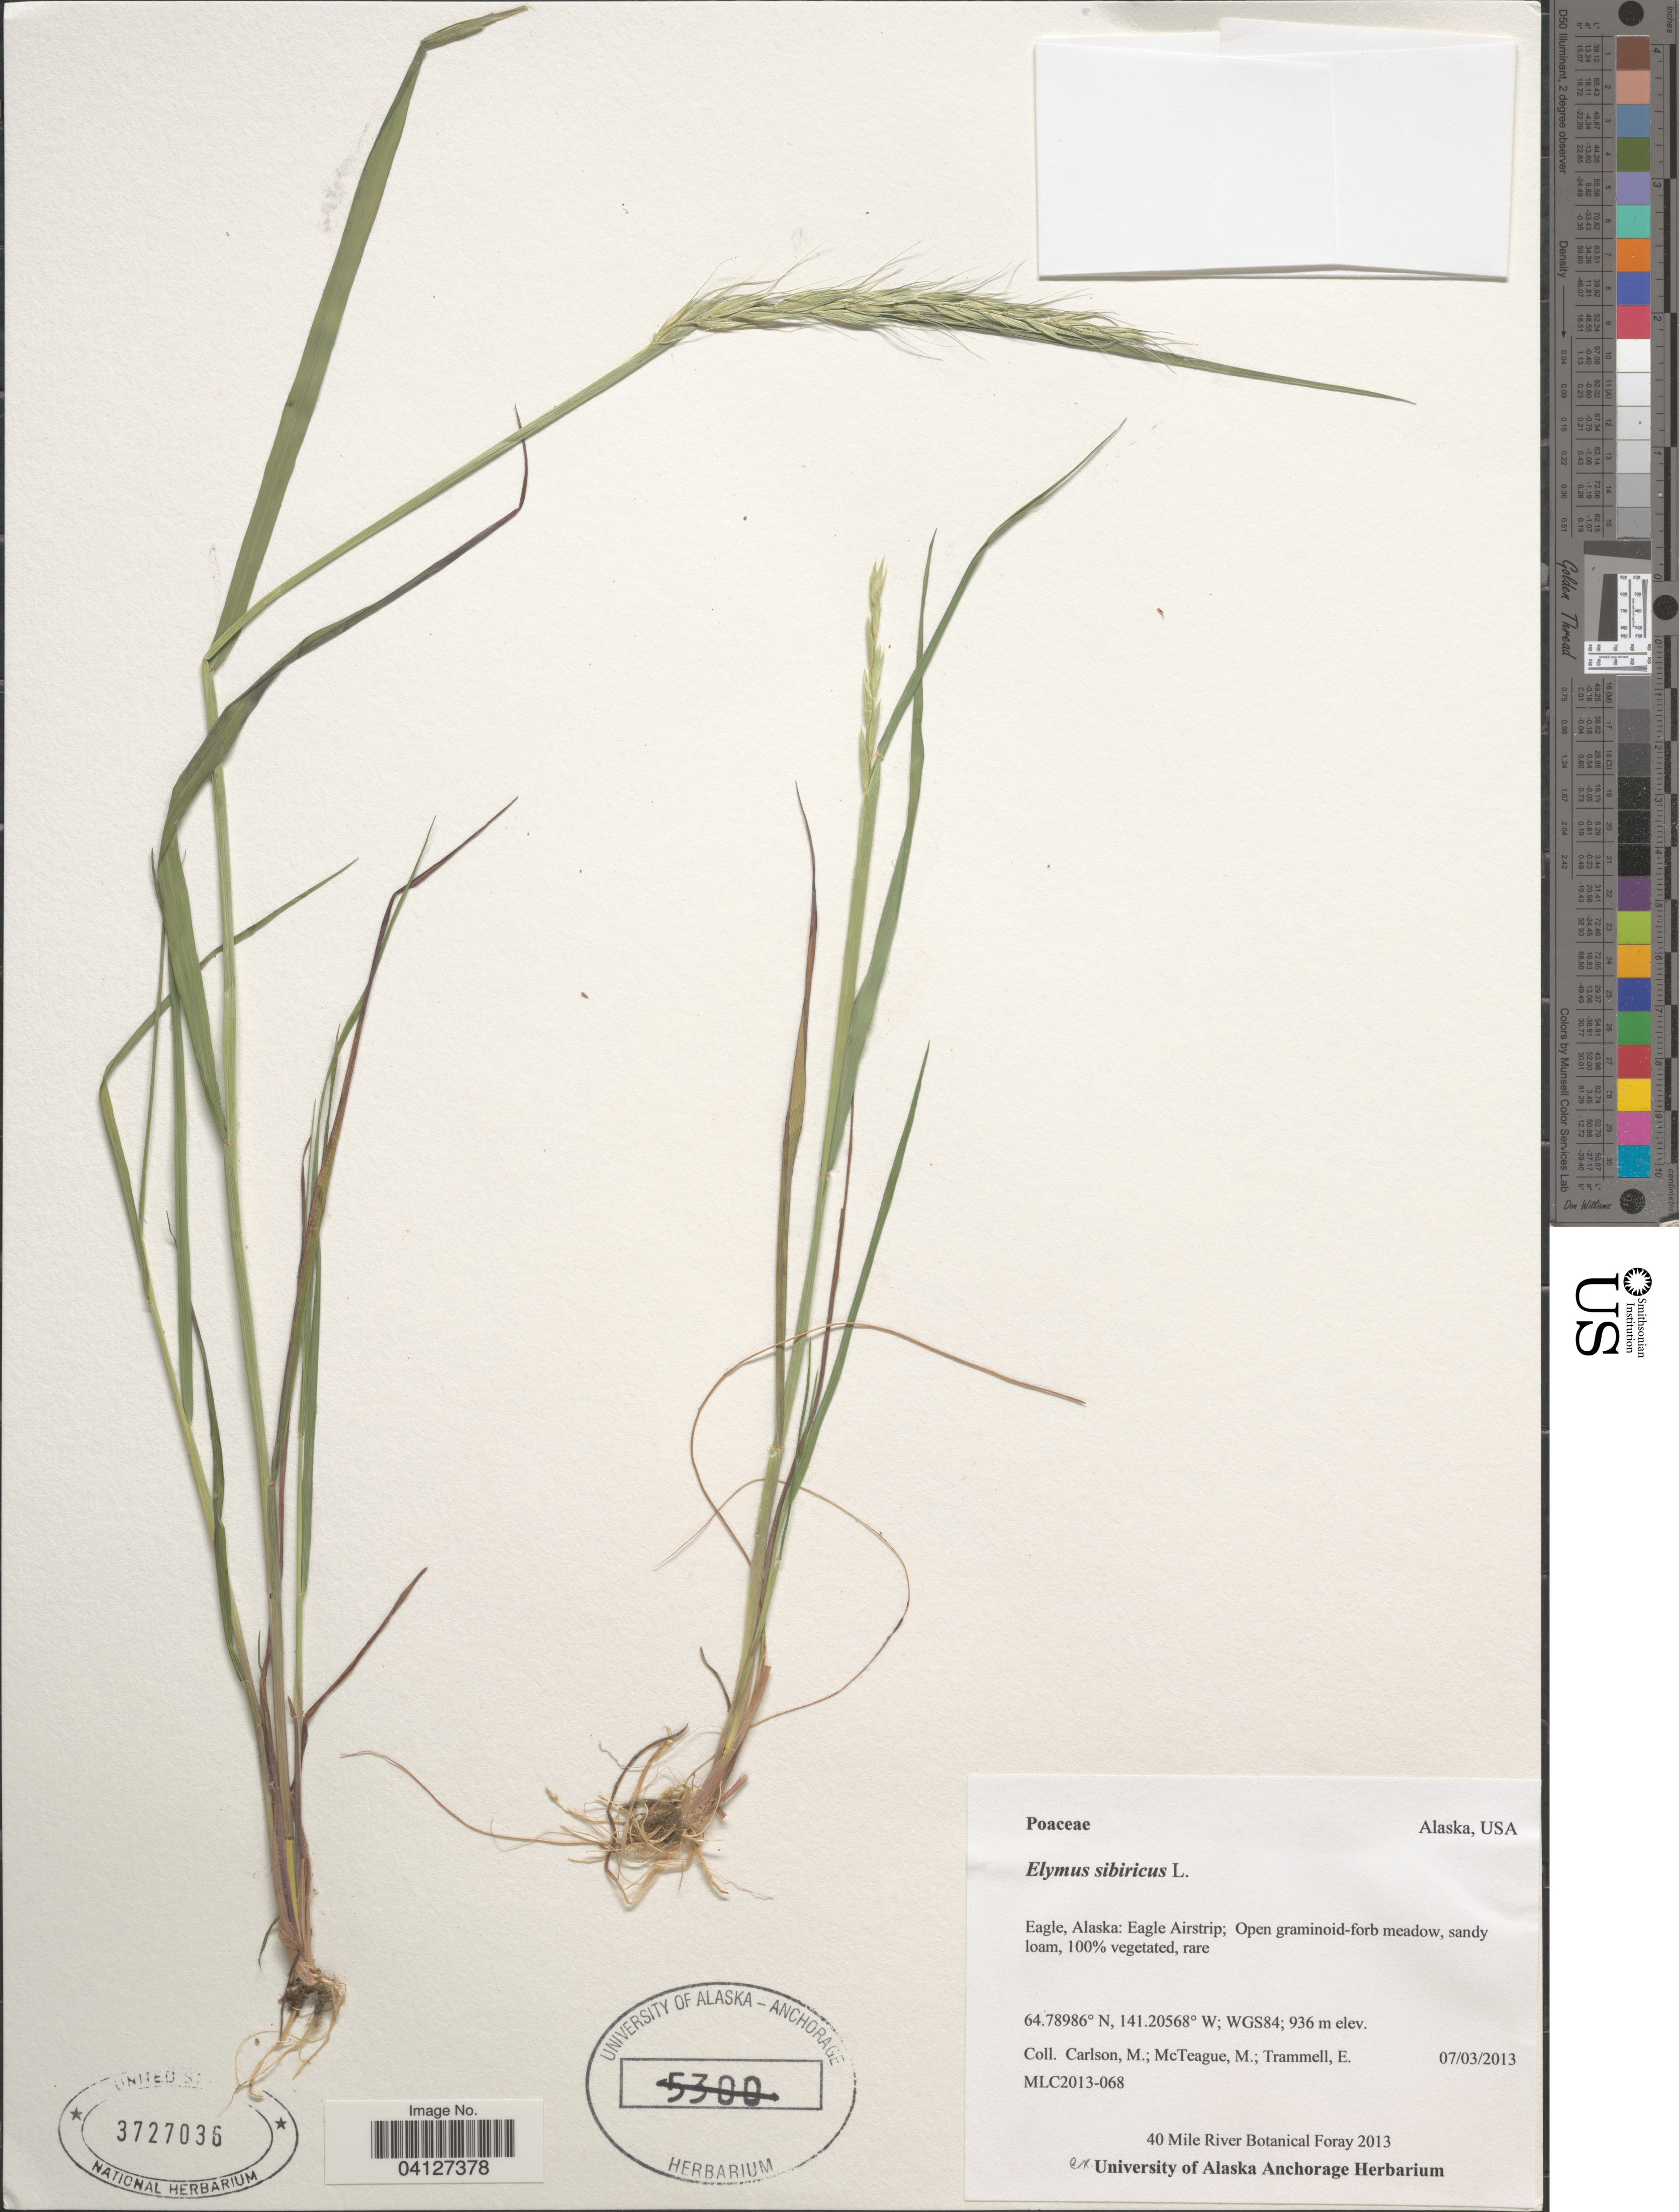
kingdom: Plantae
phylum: Tracheophyta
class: Liliopsida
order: Poales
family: Poaceae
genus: Elymus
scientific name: Elymus sibiricus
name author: L.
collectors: M. Carlson, M. McTeague & E. Trammell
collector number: MLC2013-068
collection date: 2013-07-03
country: United States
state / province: Alaska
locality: Eagle: Eagle Airstrip.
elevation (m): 936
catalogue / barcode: US 3727036